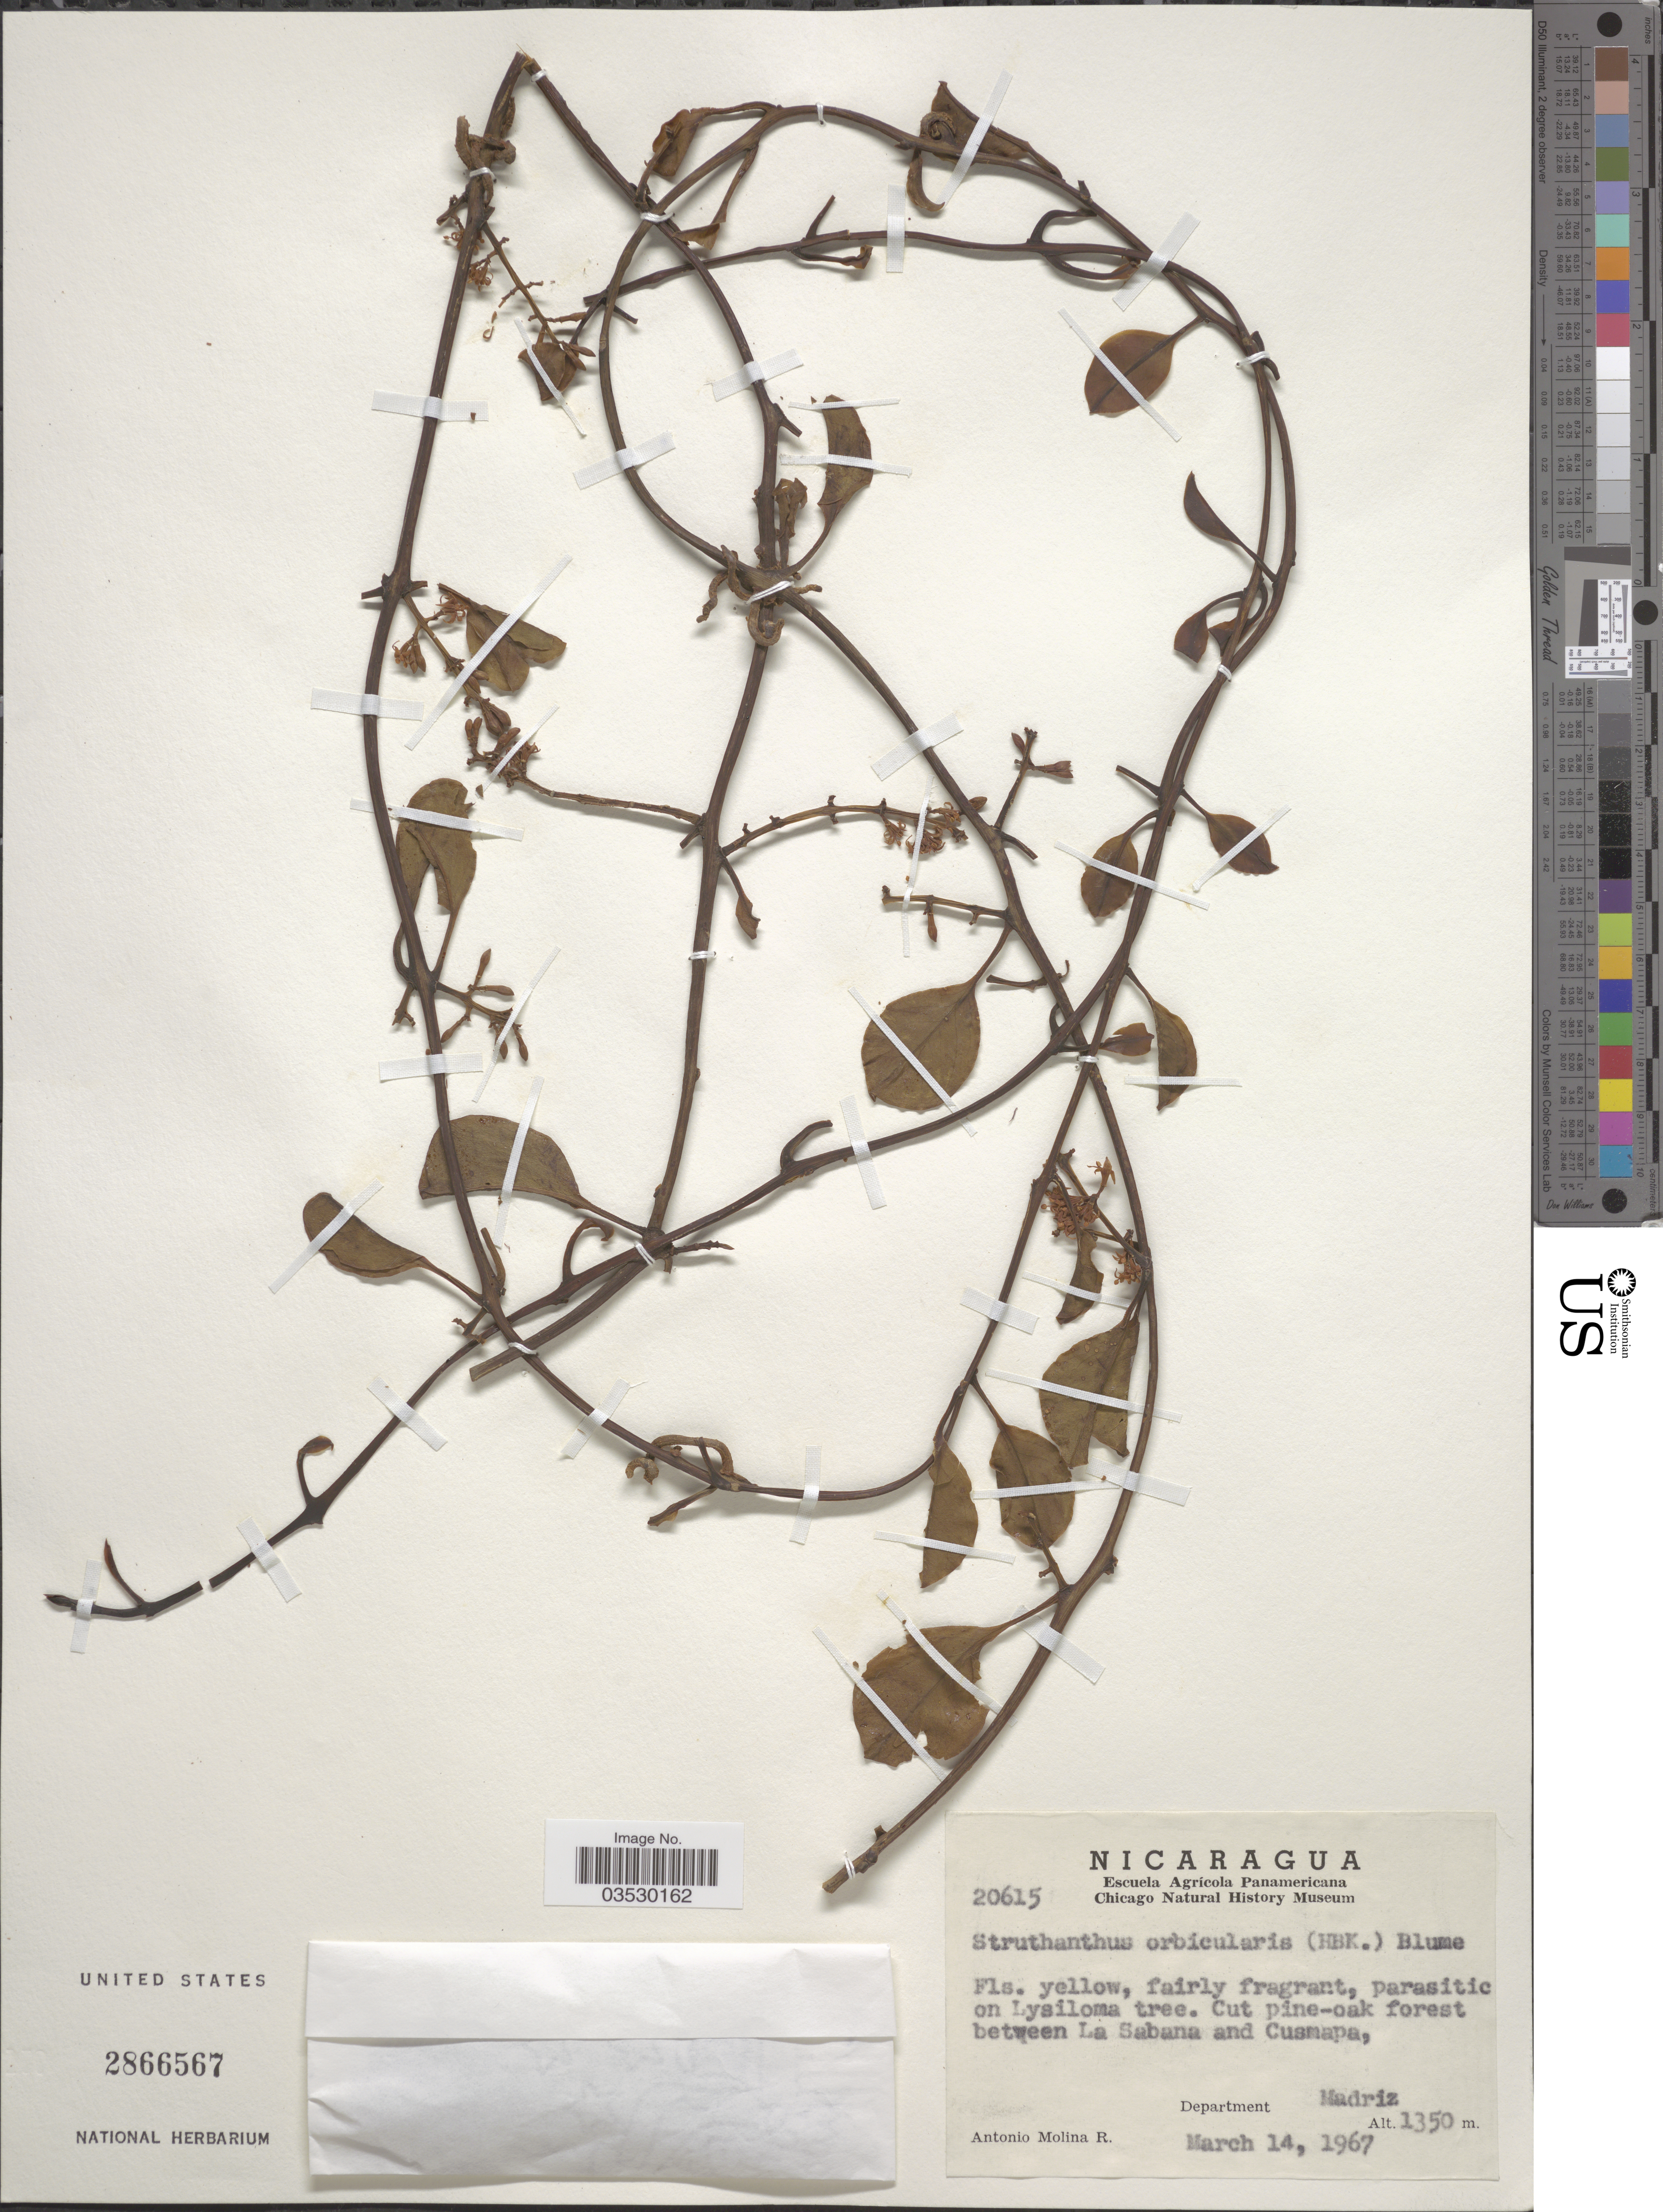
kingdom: Plantae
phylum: Tracheophyta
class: Magnoliopsida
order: Santalales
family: Loranthaceae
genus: Struthanthus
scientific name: Struthanthus orbicularis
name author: (Kunth) Blume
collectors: A. Molina R.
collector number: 20615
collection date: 1967-03-14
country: Nicaragua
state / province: Madriz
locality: Between La Sabana and Cusmapa, Department Madriz.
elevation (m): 1350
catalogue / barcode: US 2866567